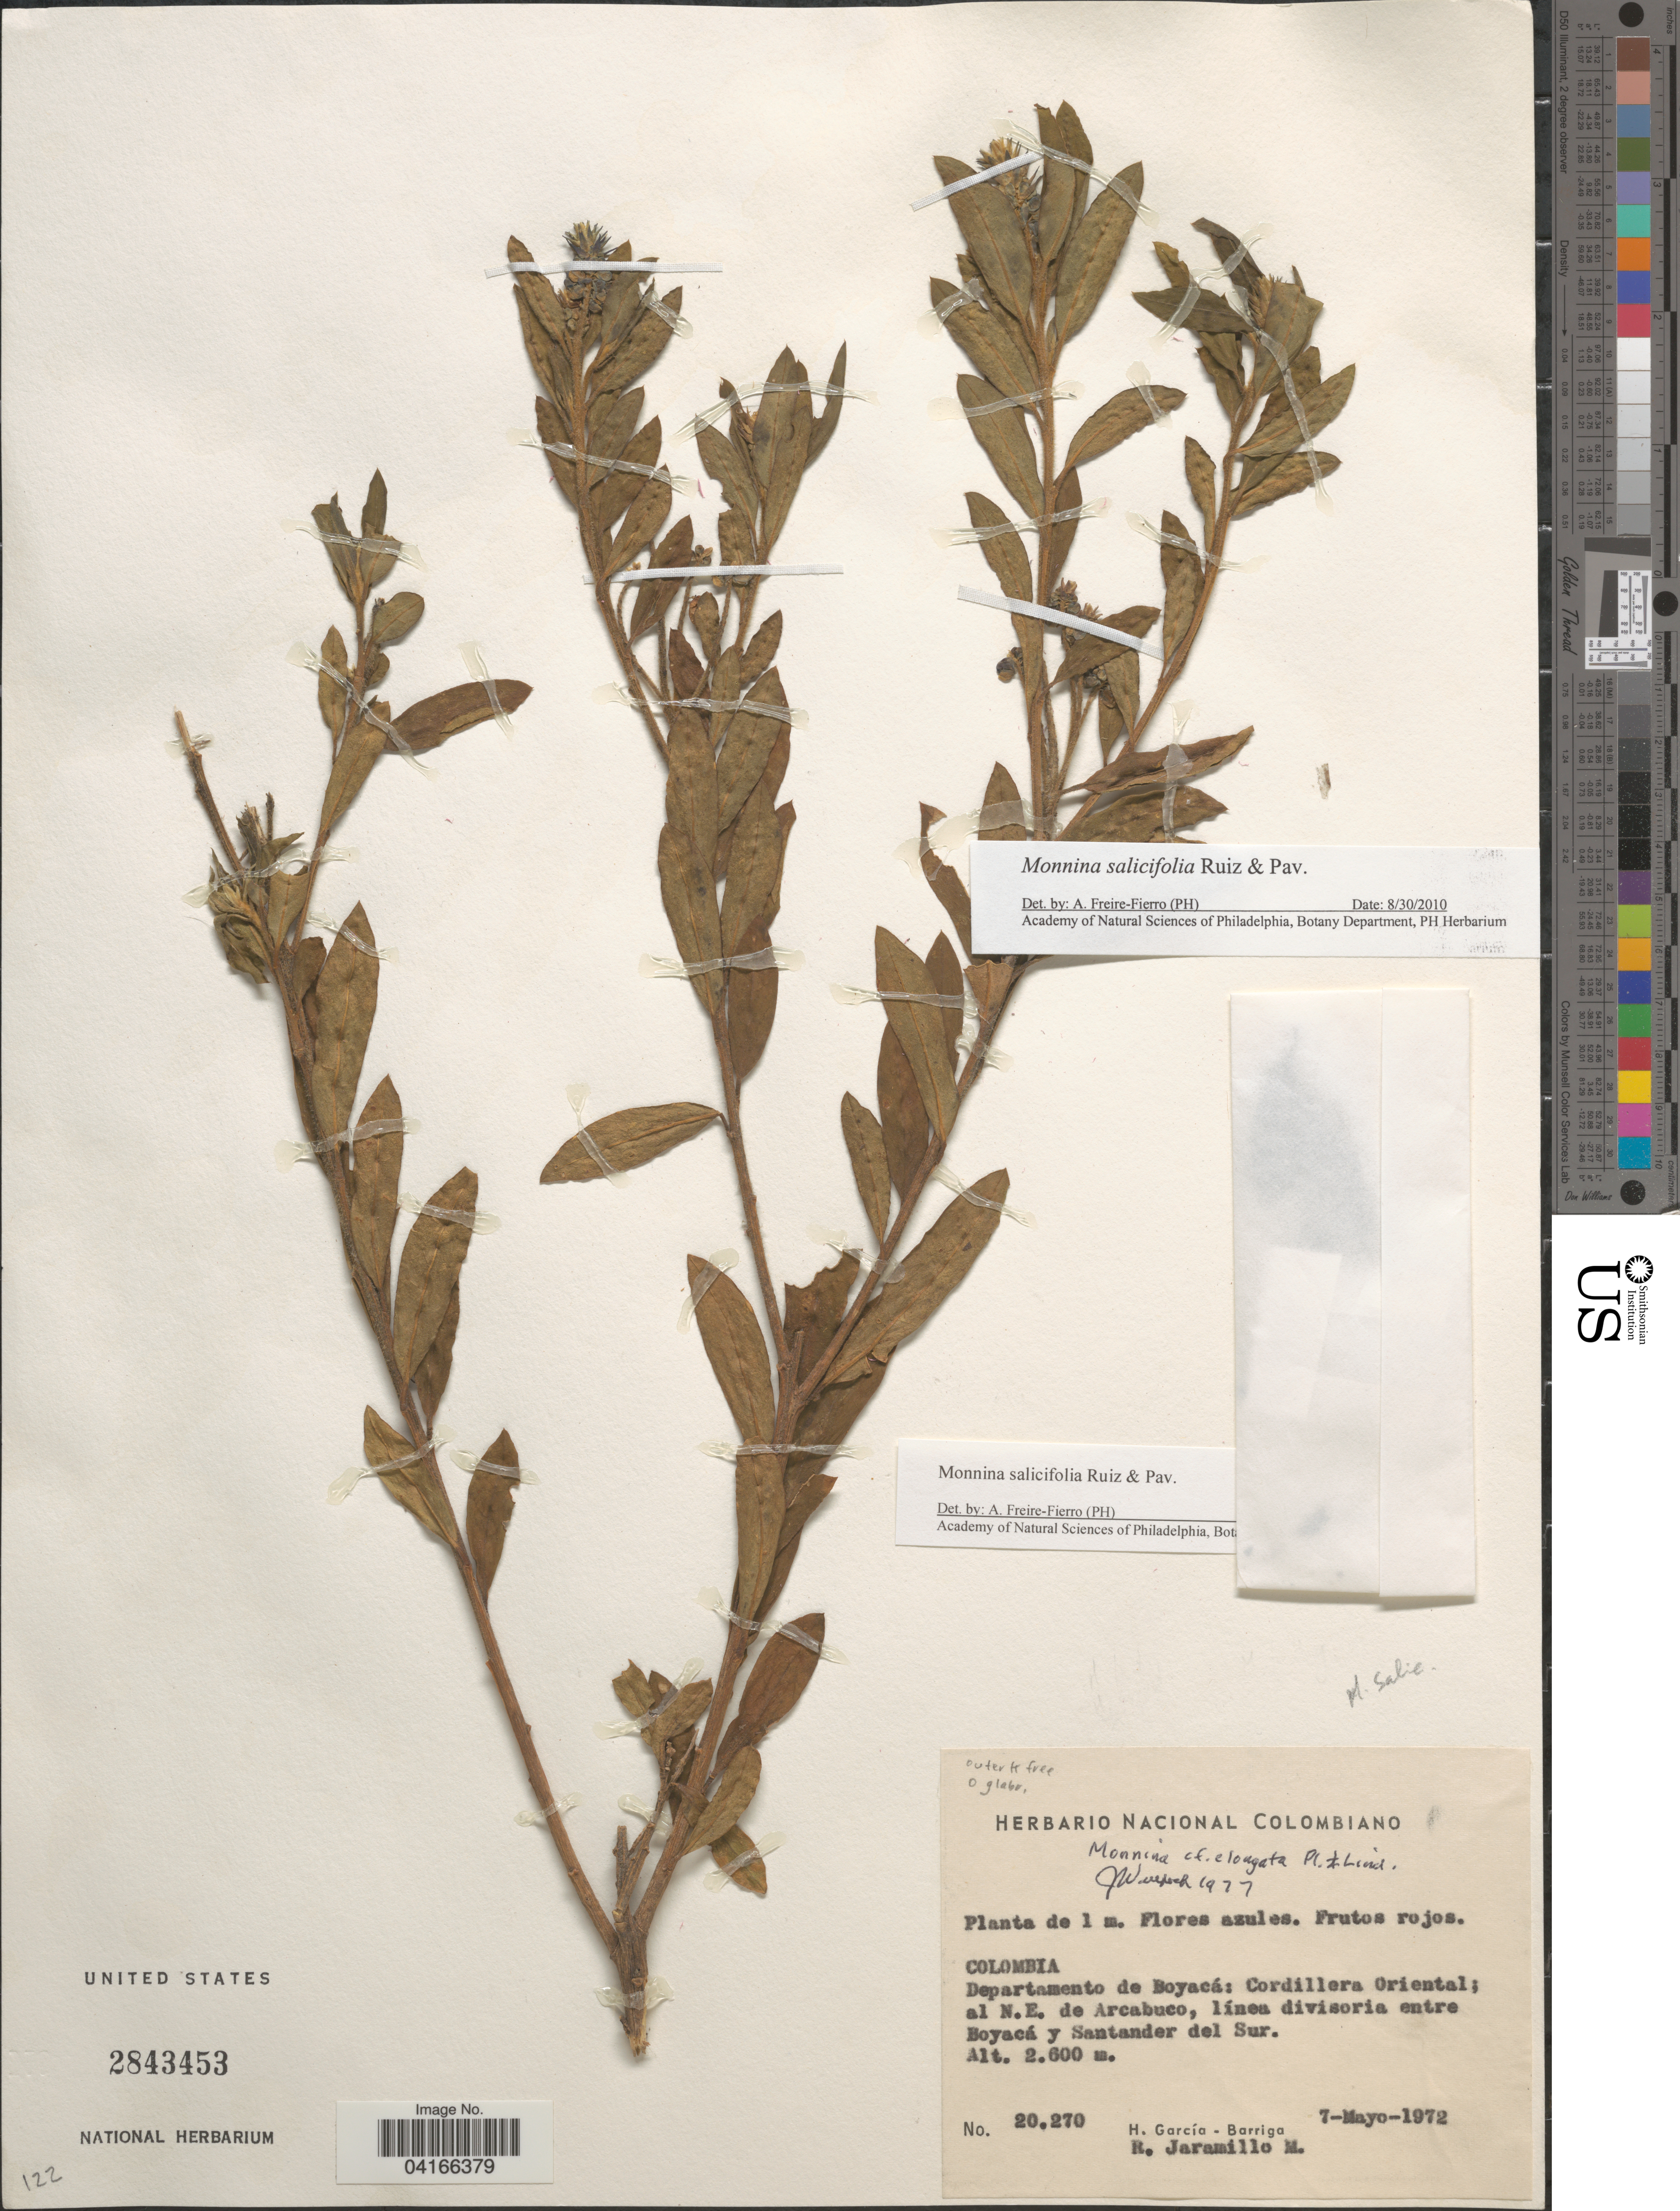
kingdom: Plantae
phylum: Tracheophyta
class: Magnoliopsida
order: Fabales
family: Polygalaceae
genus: Monnina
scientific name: Monnina salicifolia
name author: Ruiz & Pav.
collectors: H. García Barriga & R. Jaramillo M.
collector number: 20270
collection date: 1972-05-07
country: Colombia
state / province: Boyacá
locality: Departamento de Boyacá: Cordillera Oriental; al N.E. de Arcabuco, línea divisoria entre Boyacá y Santander del Sur.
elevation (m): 2600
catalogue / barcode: US 2843453